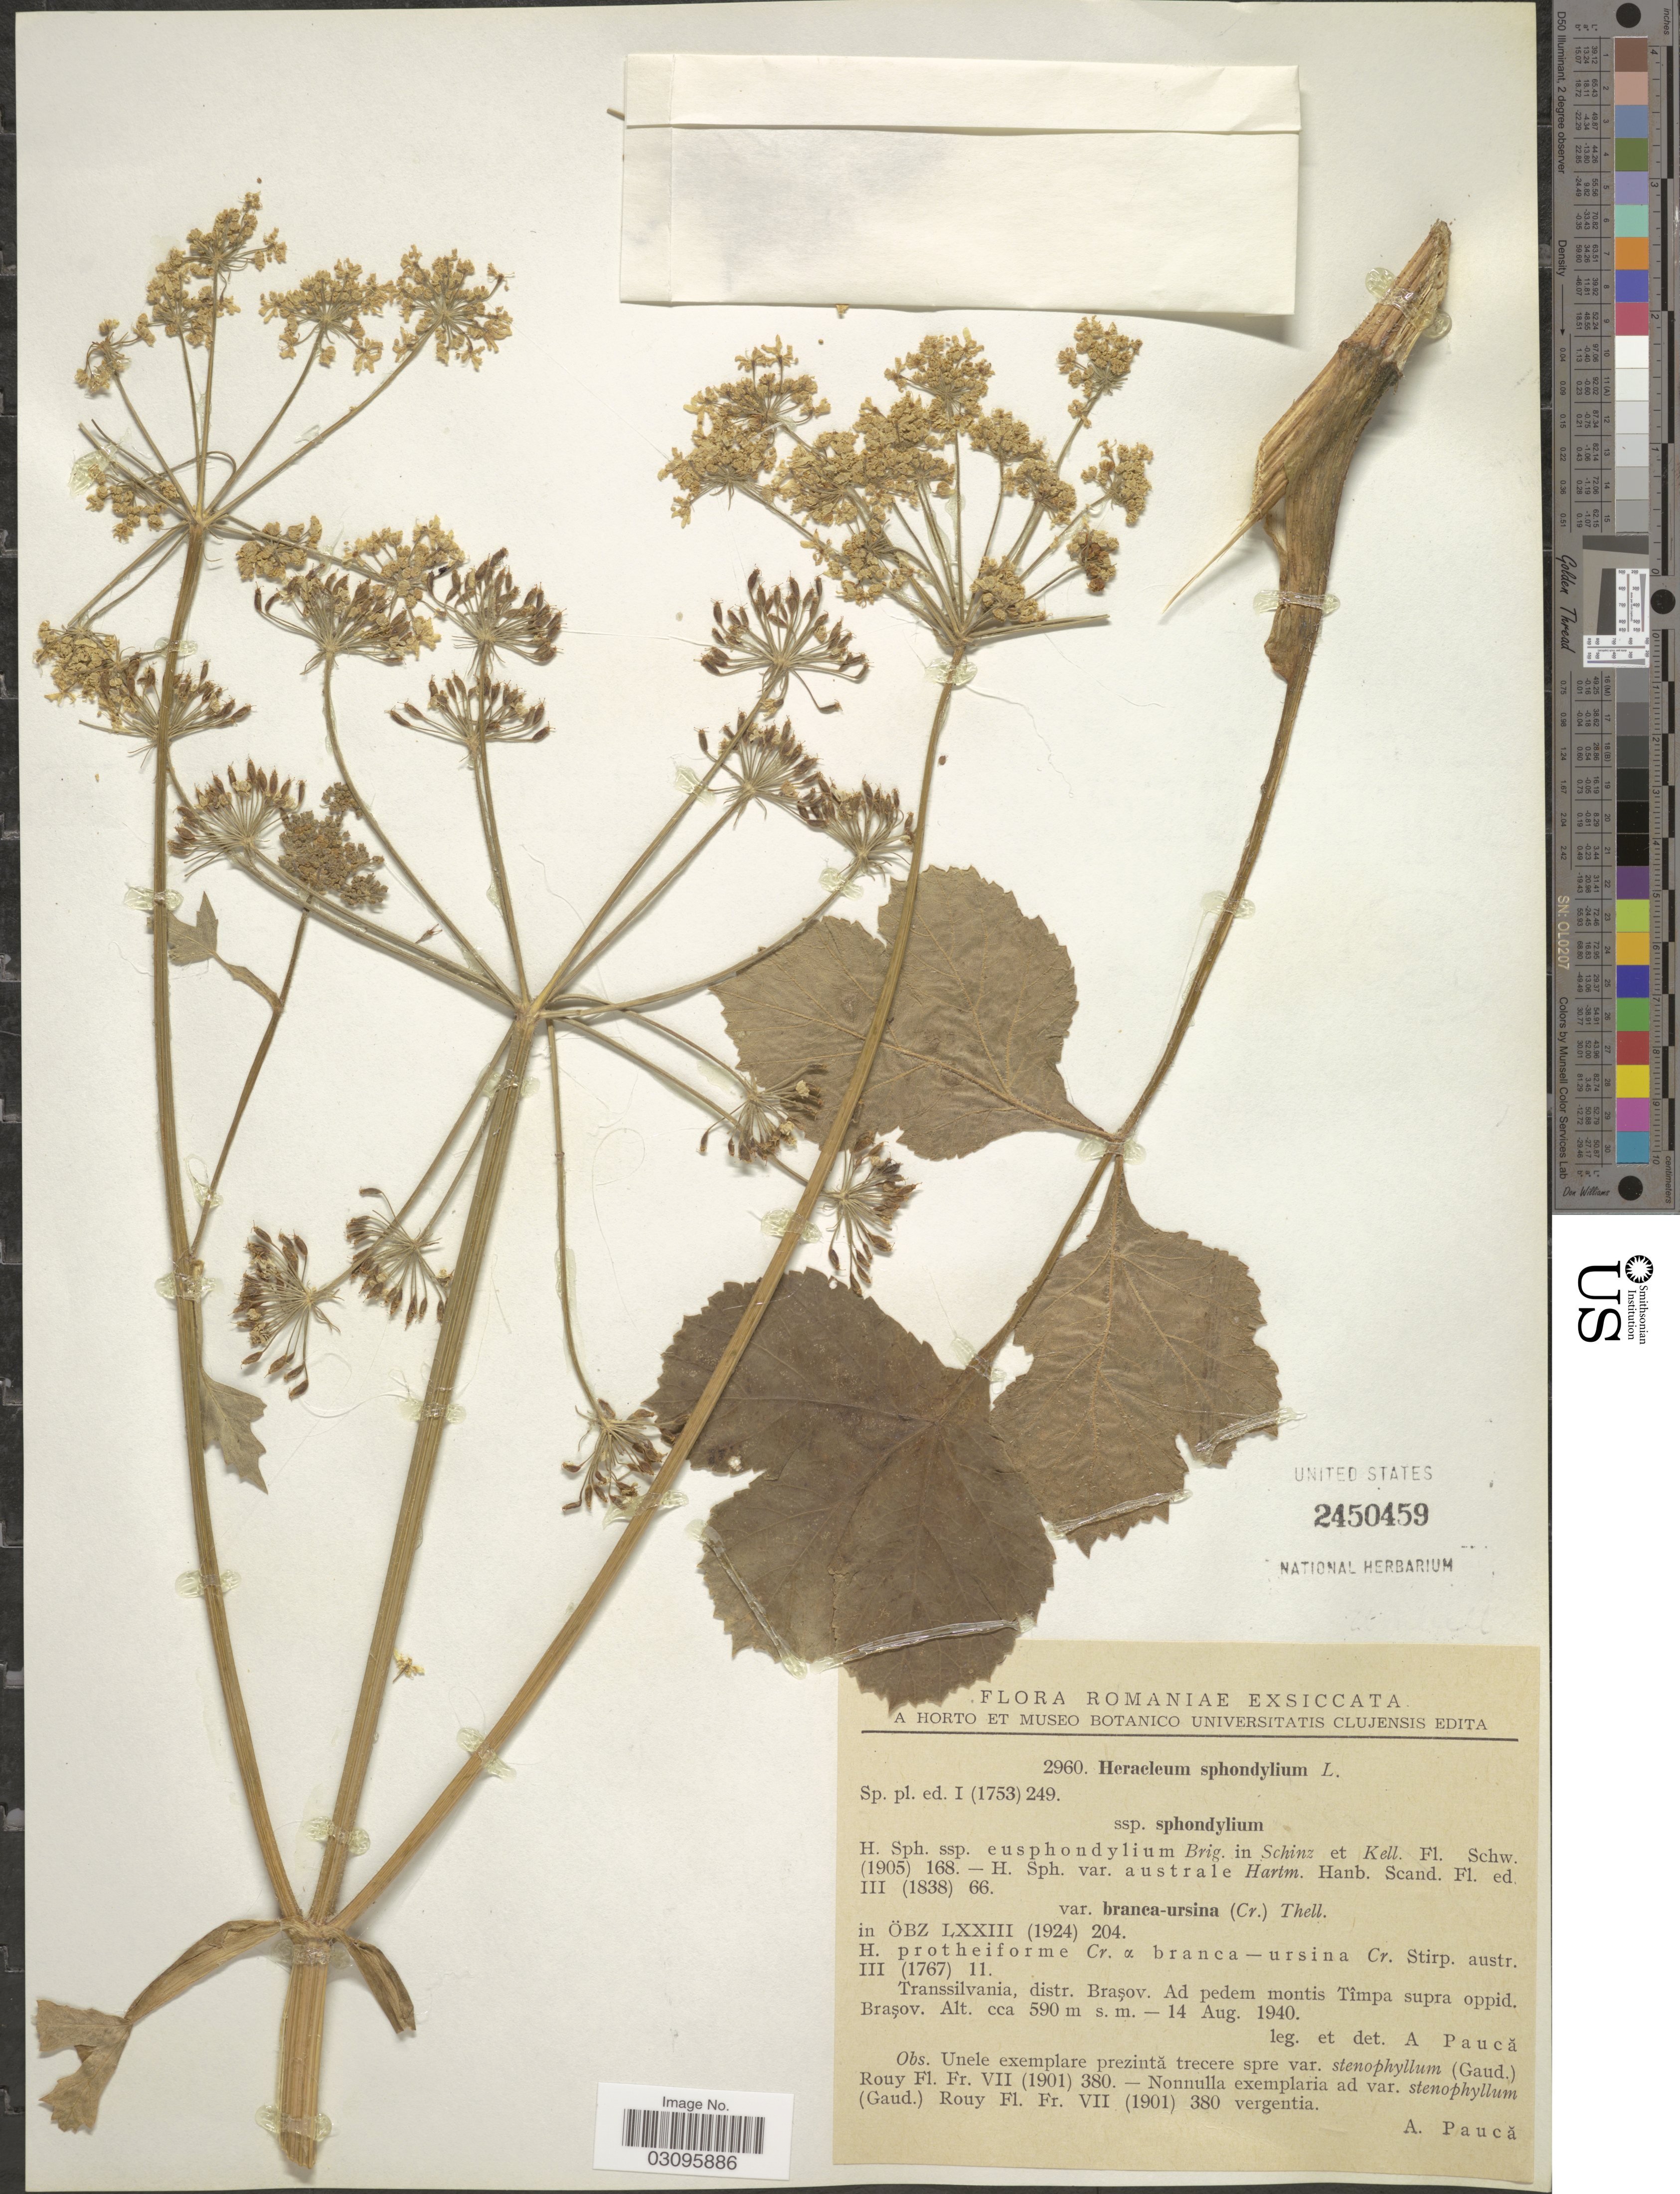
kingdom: Plantae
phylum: Tracheophyta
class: Magnoliopsida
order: Apiales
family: Apiaceae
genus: Heracleum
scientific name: Heracleum sphondylium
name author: L.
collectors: A. Pauca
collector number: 2960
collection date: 1940-08-14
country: Romania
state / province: Brasov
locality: Transsilvania, distr. Braşov. Ad pedem montis Tîmpa supra oppid. Braşov.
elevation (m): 590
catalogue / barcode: US 2450459